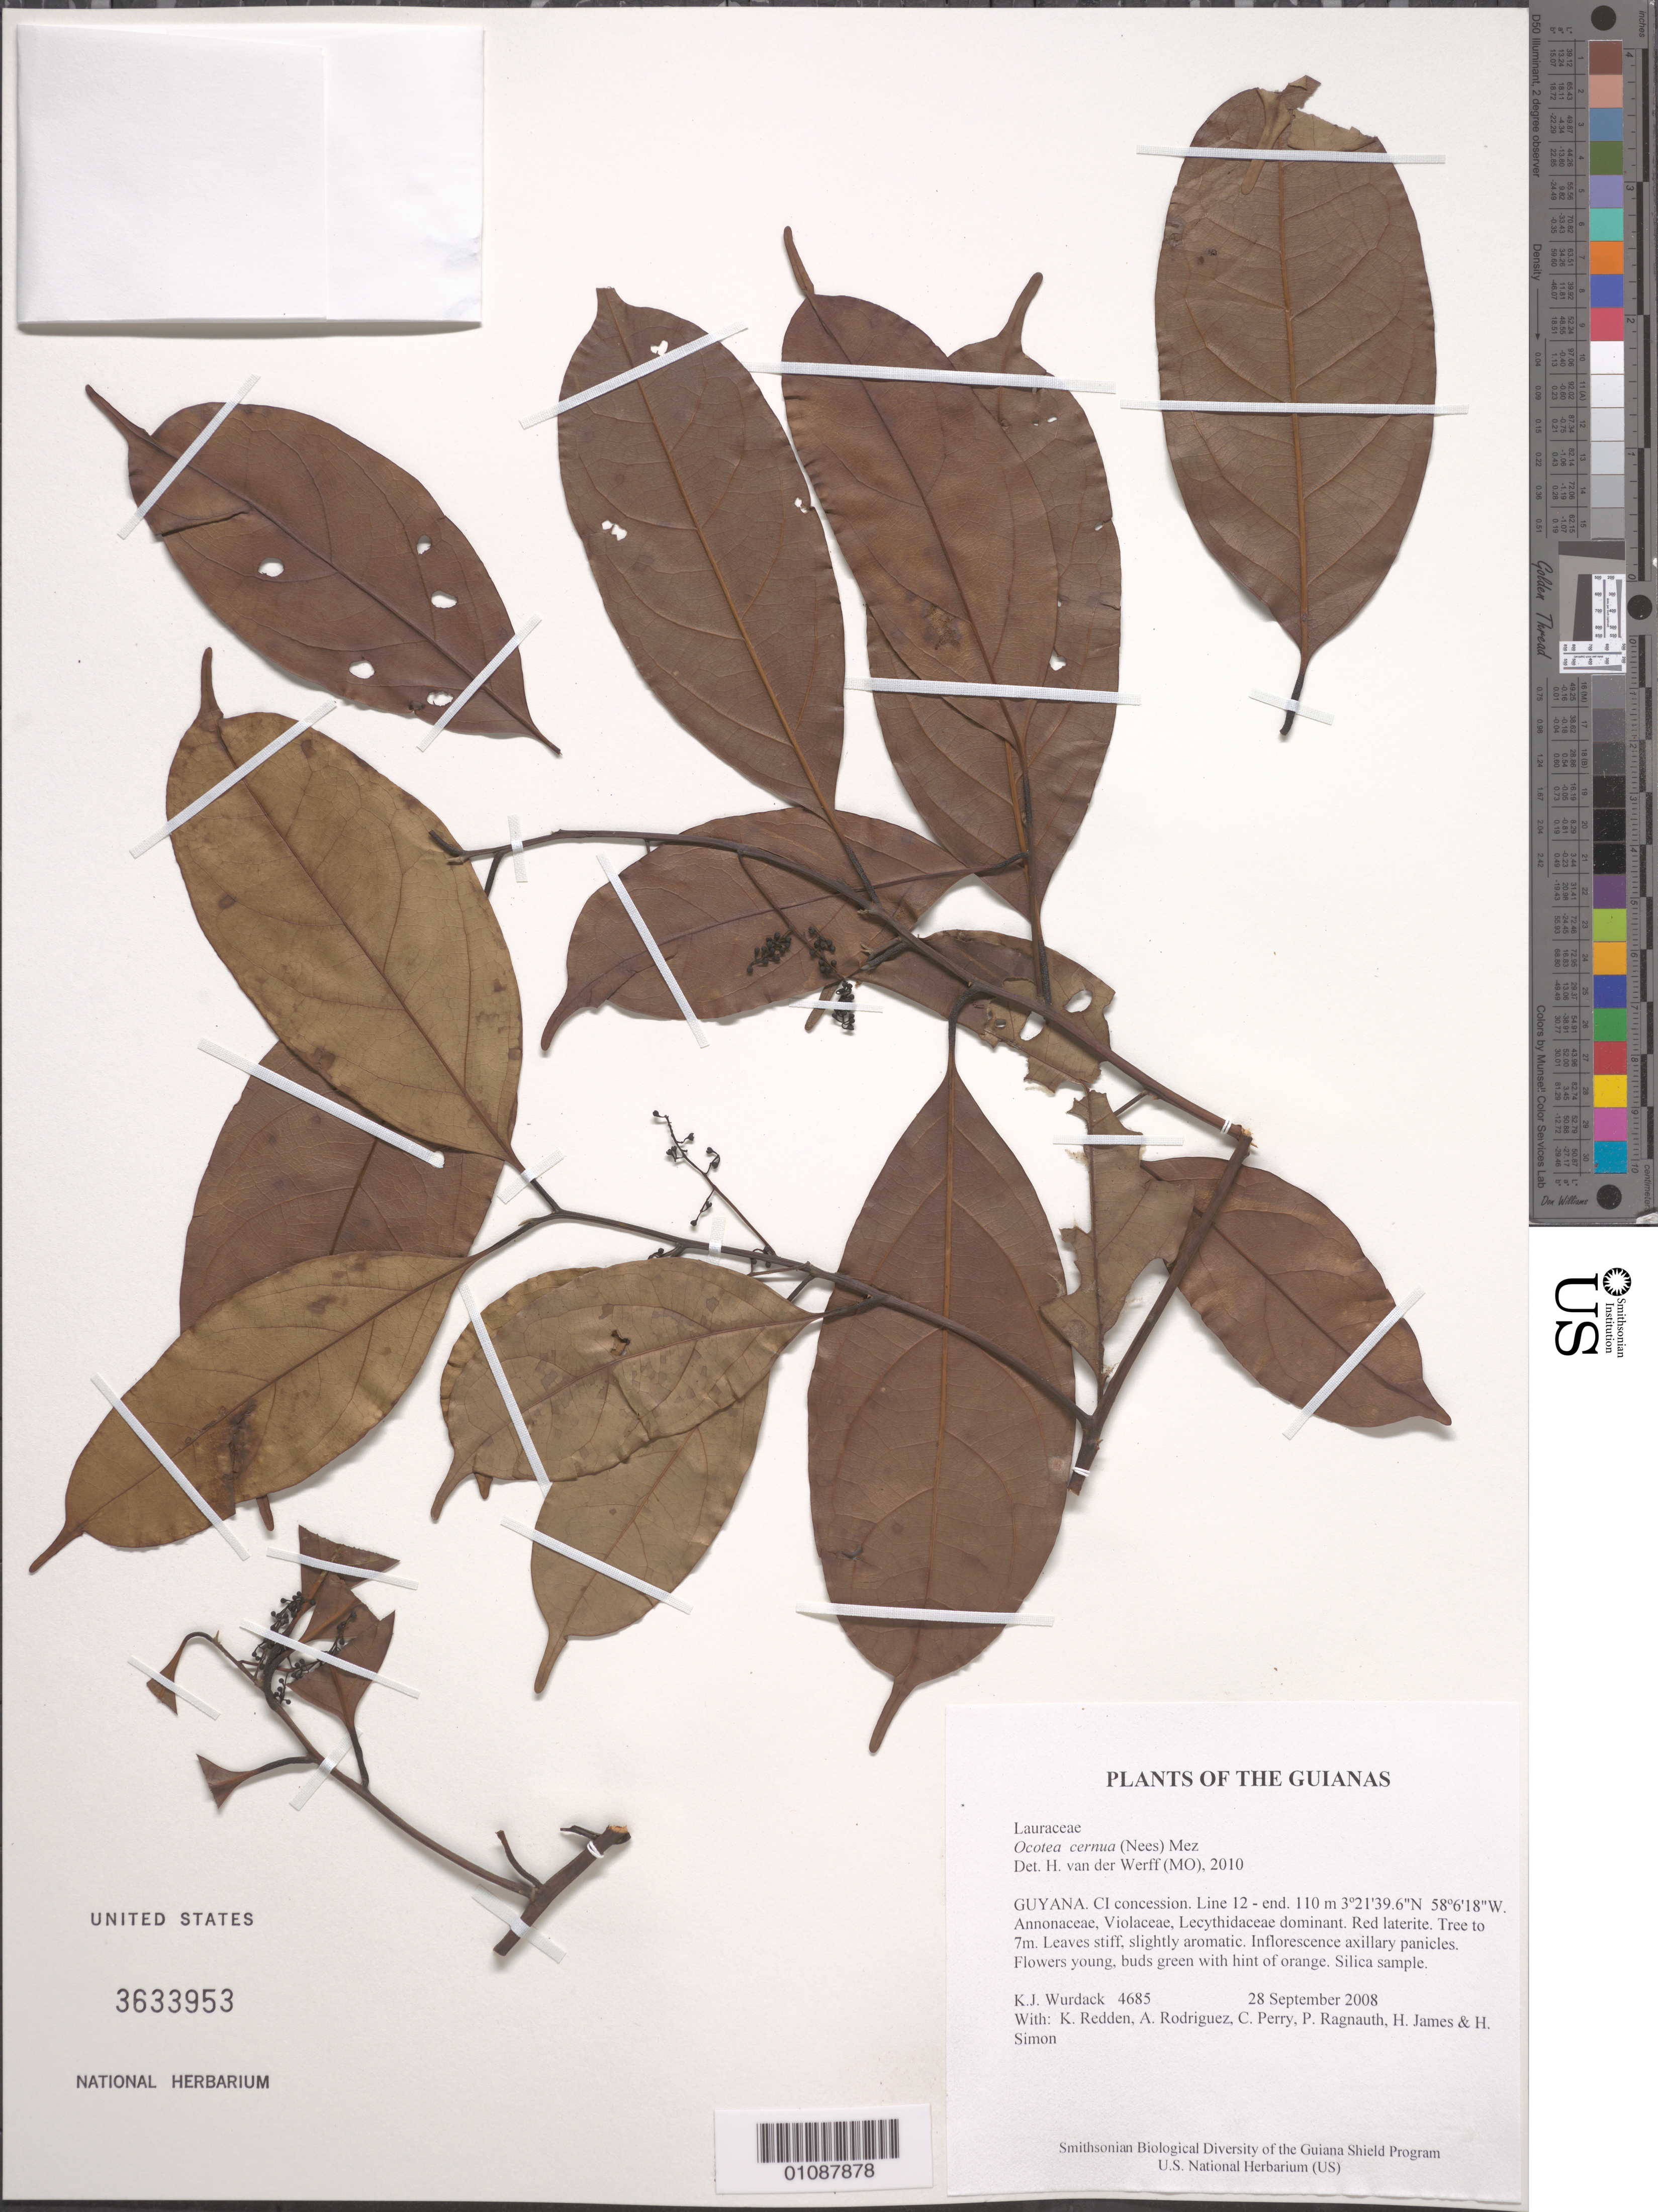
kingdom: Plantae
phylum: Tracheophyta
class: Magnoliopsida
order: Laurales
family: Lauraceae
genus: Ocotea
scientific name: Ocotea cernua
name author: (Nees) Mez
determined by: van der Werff, H., (MO), Missouri Botanical Garden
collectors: K. Wurdack, K. M. Redden, A. Rodriguez, C. Perry, P. Ragnauth, H. James & H. Simon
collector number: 4685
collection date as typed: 28 September 2008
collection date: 2008-09-28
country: Guyana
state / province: U. Takutu-U. Essequibo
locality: CI concession. Line 12 - end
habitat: Annonaceae, Violaceae, Lecythidaceae dominant. Red laterite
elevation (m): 110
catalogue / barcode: US 3633953